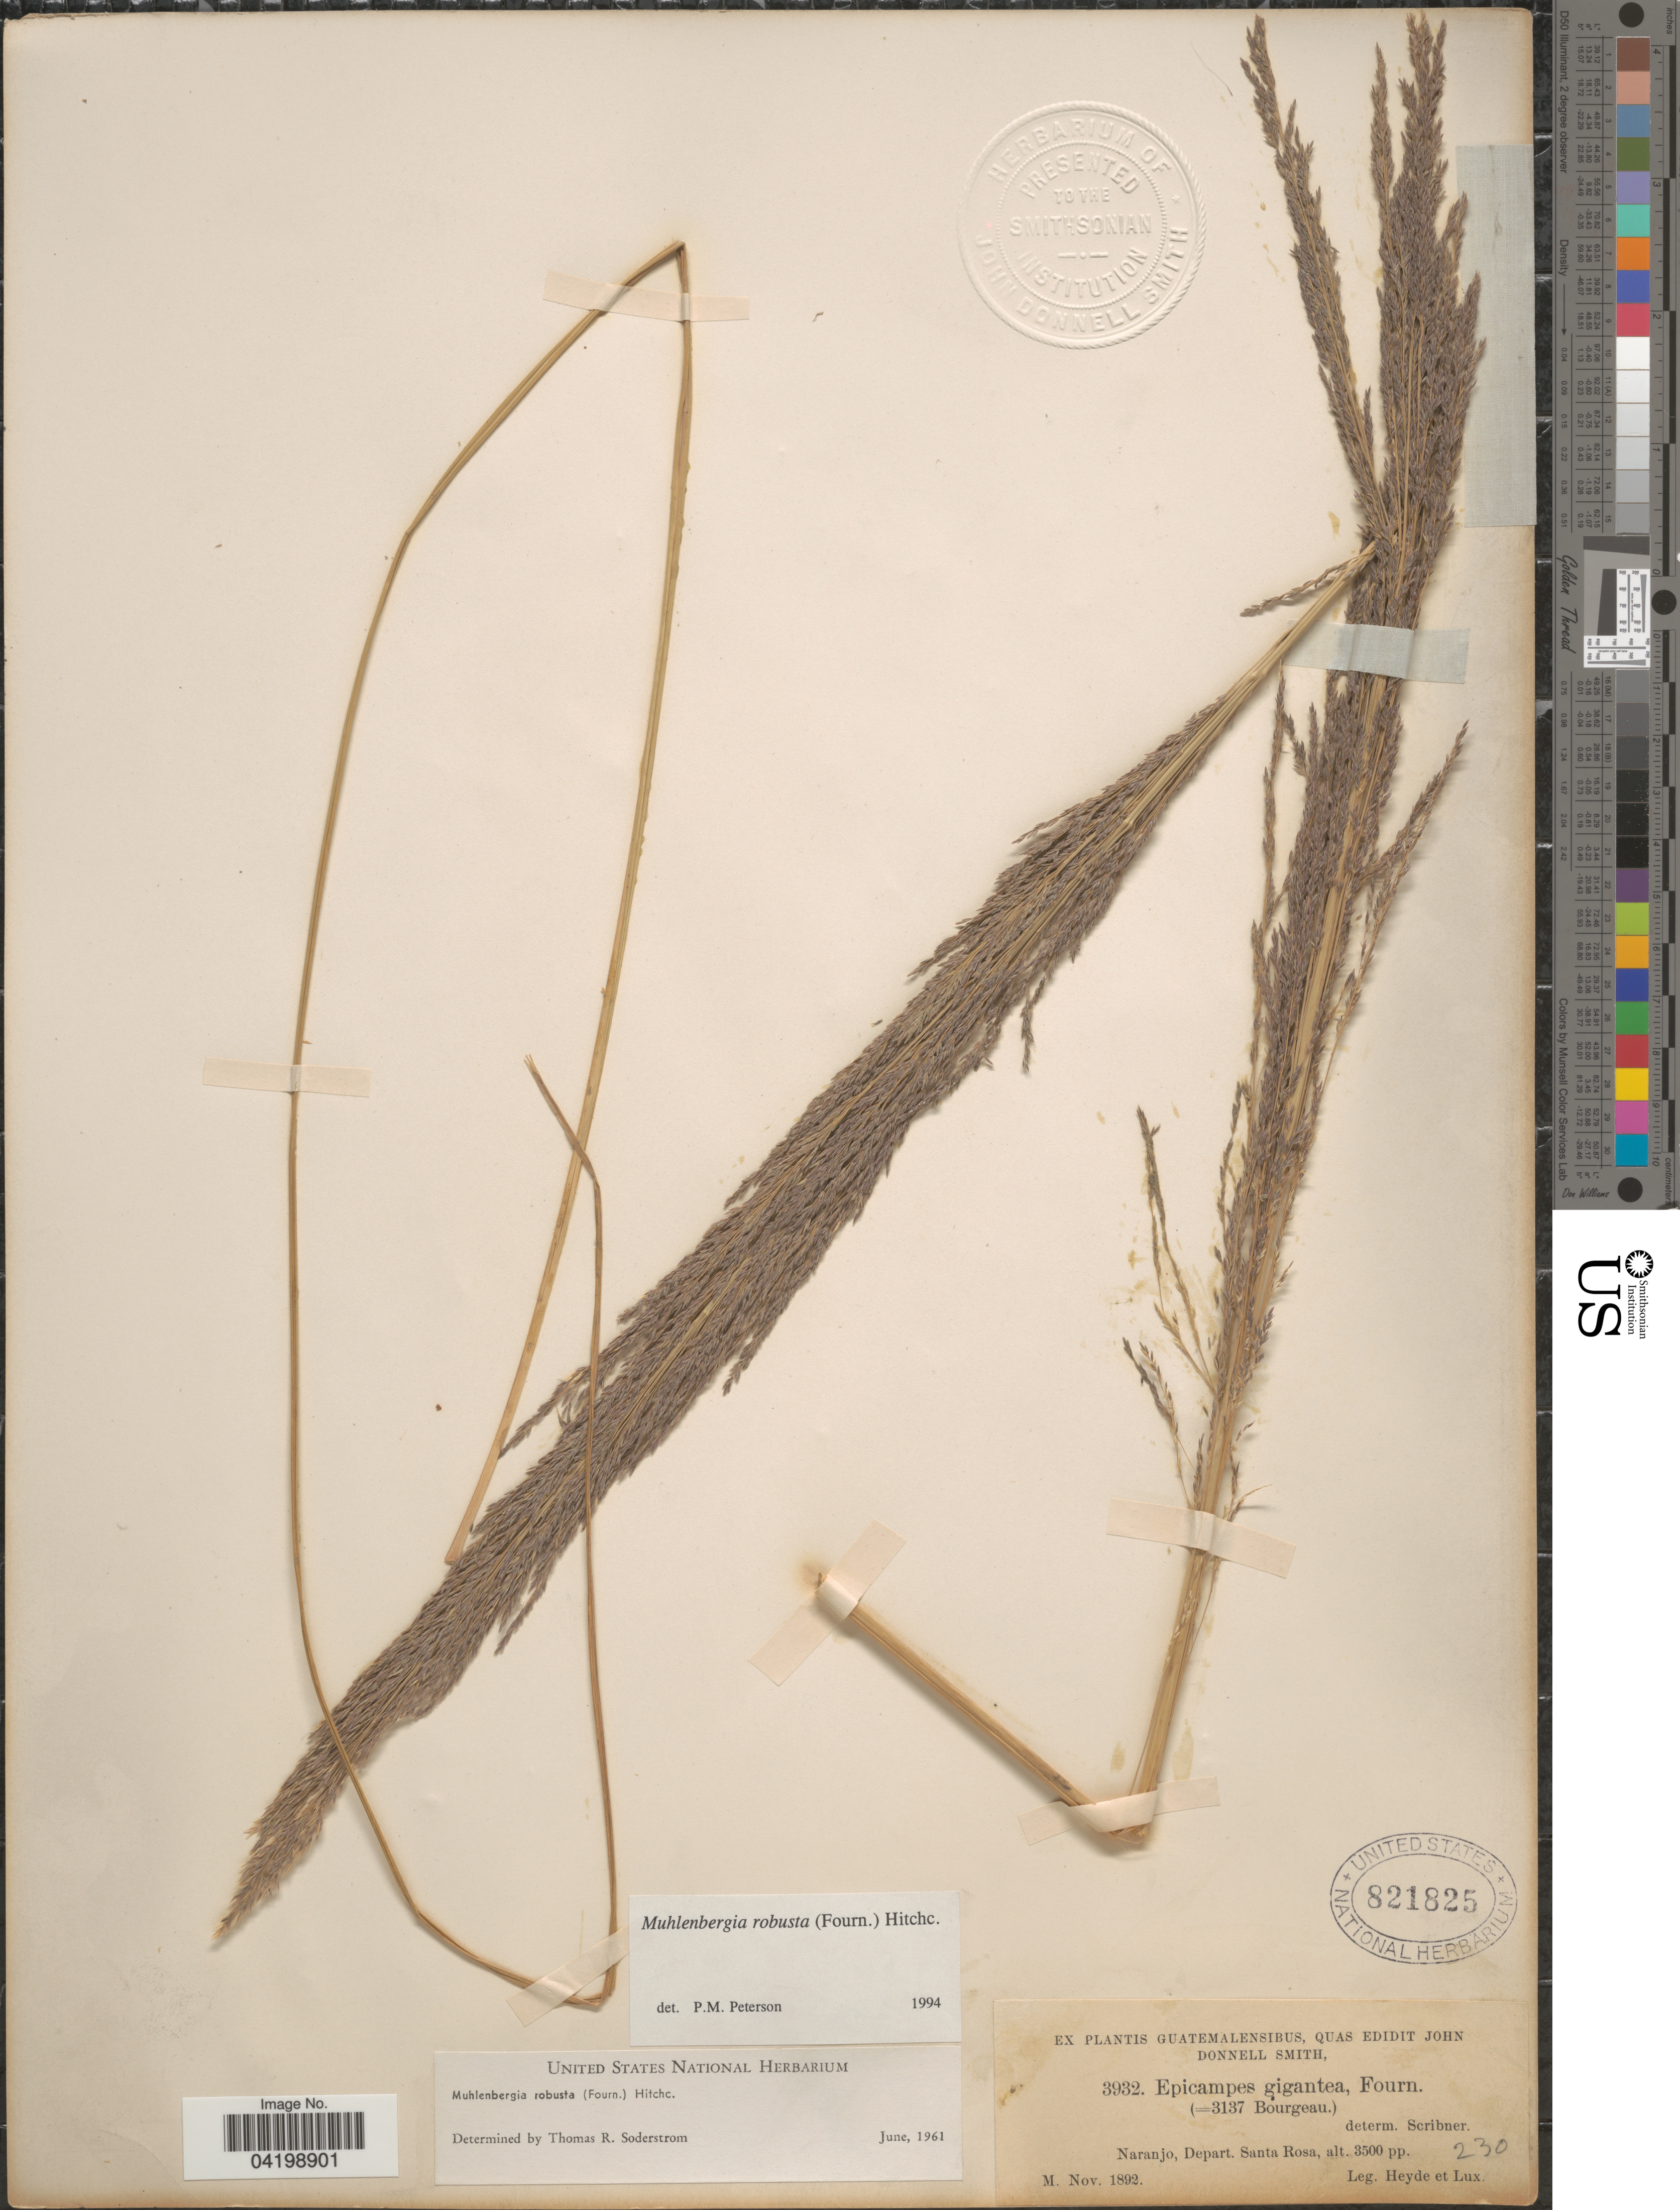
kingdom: Plantae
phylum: Tracheophyta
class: Liliopsida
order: Poales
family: Poaceae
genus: Muhlenbergia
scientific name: Muhlenbergia robusta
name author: (E. Fourn.) Hitchc.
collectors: Heyde & Lux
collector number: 3932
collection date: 1892-11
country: Guatemala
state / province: Santa Rosa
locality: Naranjo, Depart. Santa Rosa.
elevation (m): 1067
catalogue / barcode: US 821825